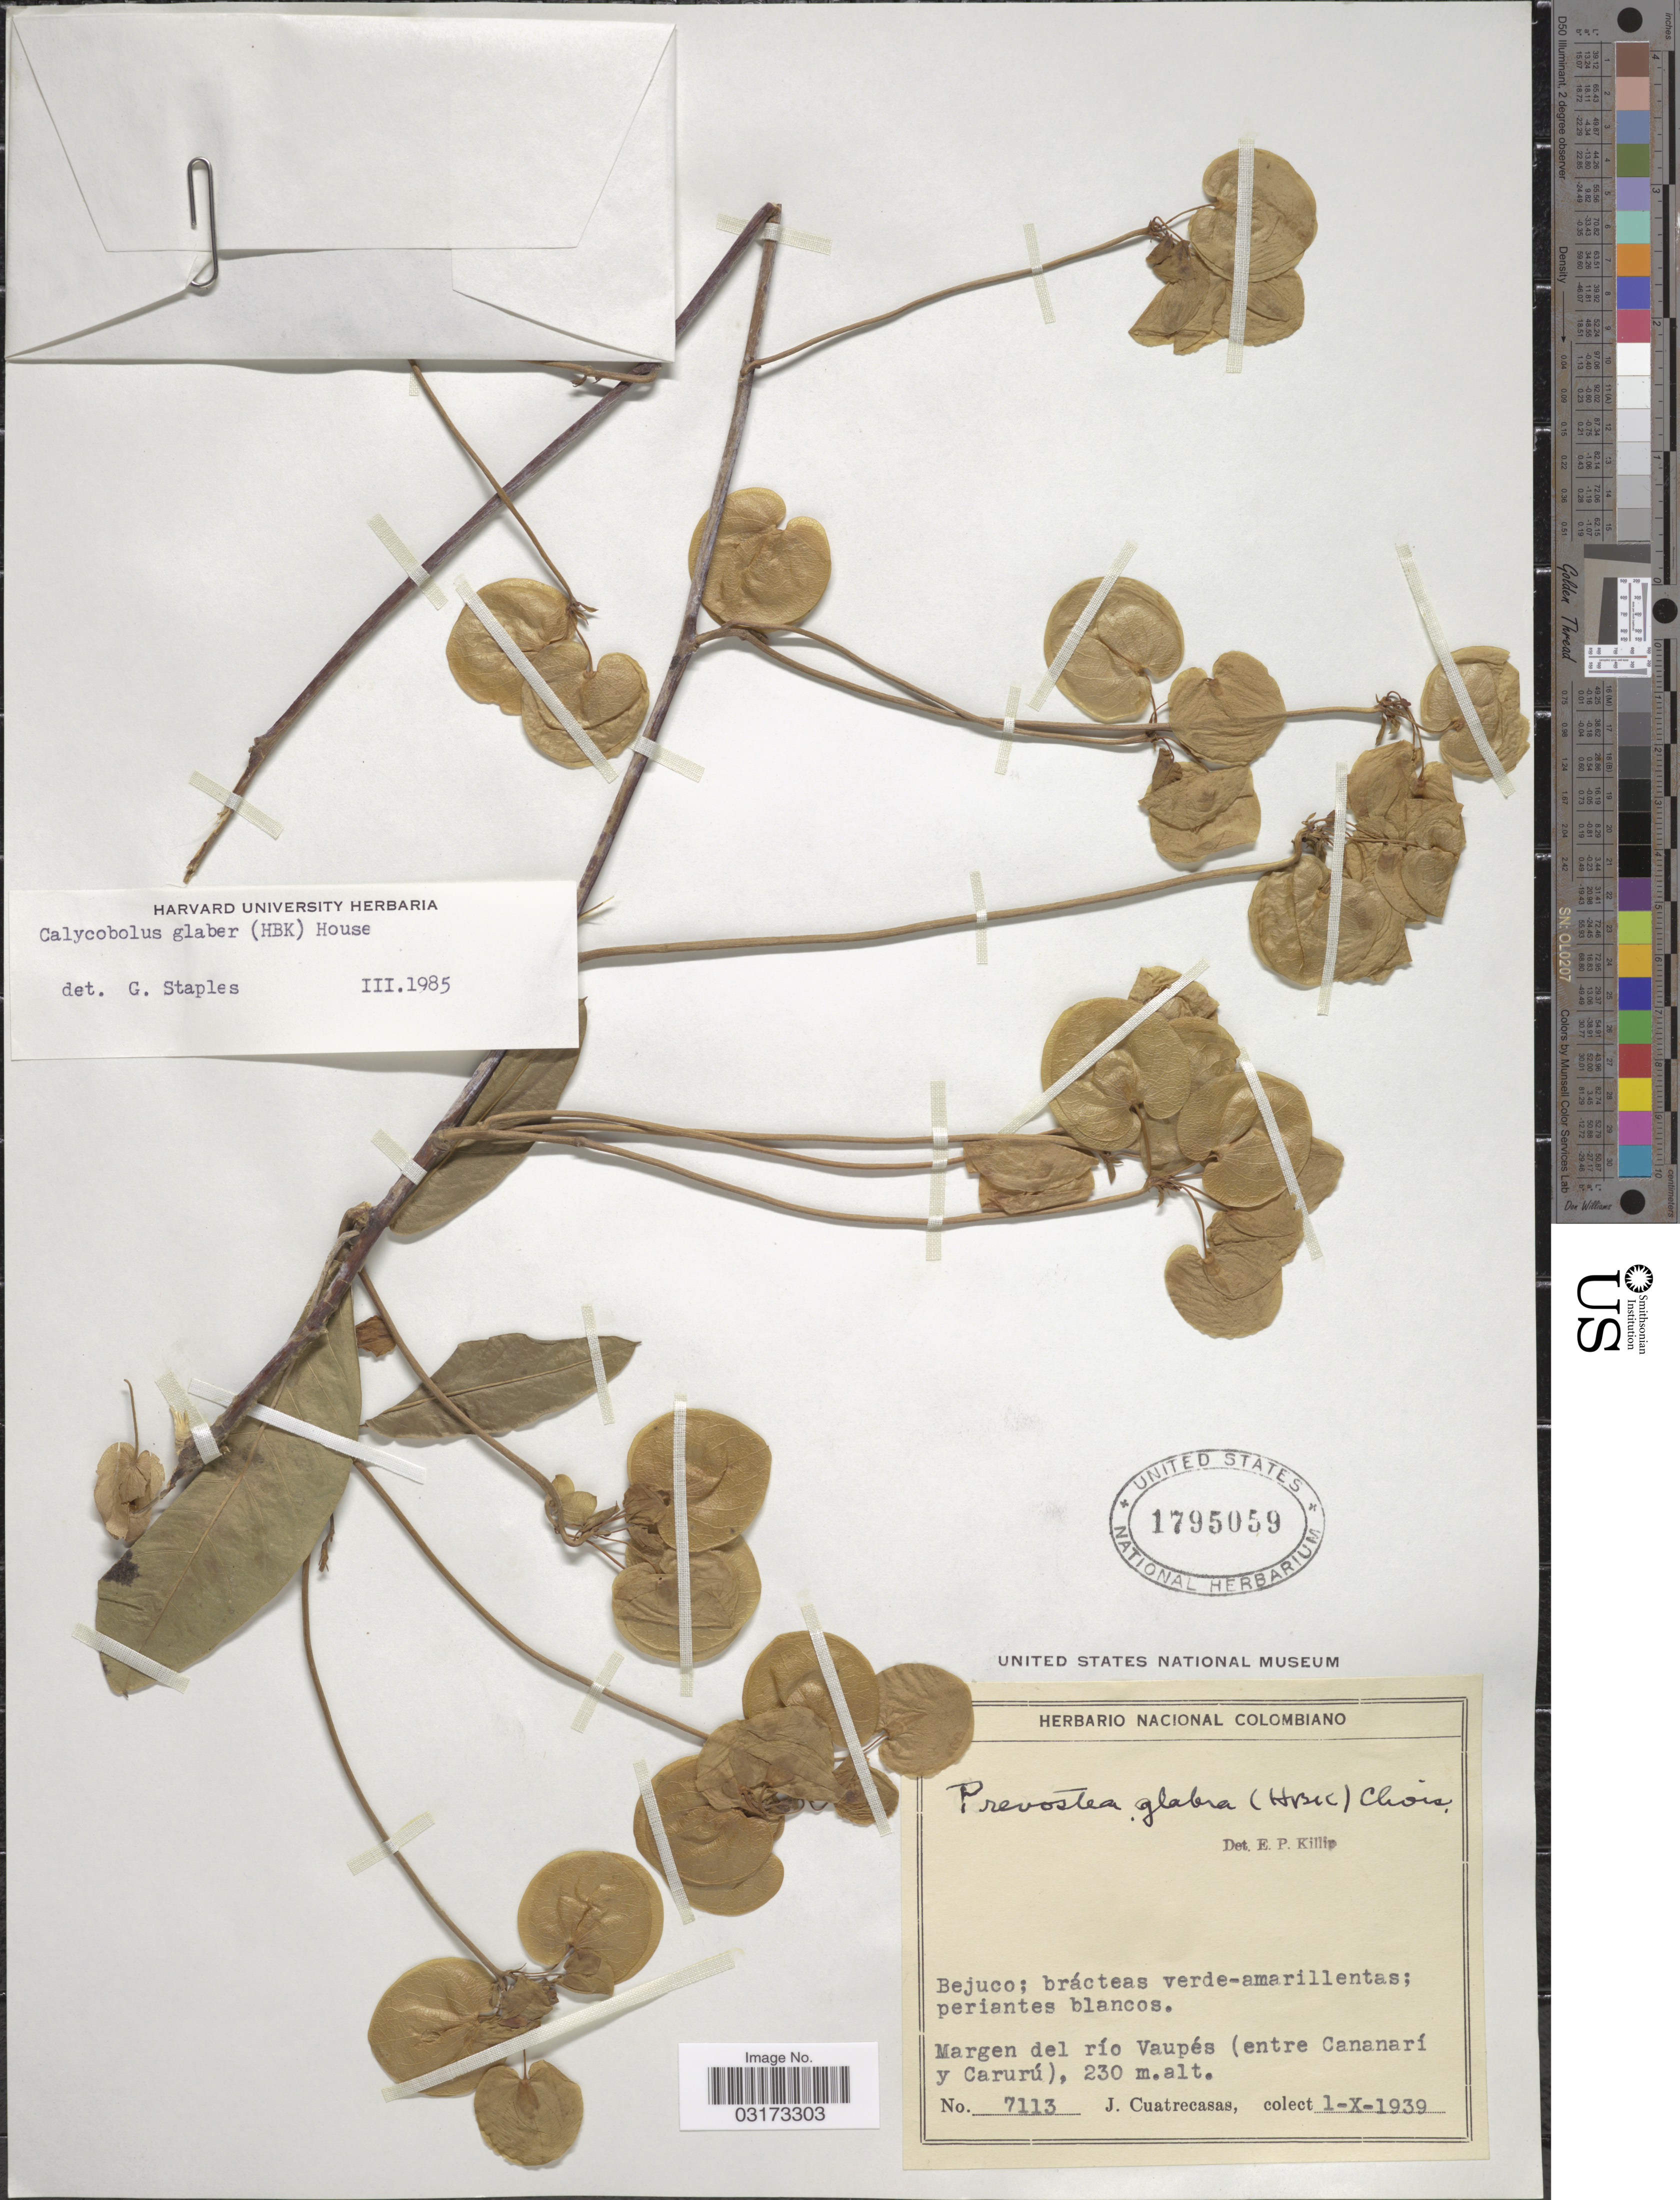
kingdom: Plantae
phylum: Tracheophyta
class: Magnoliopsida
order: Solanales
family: Convolvulaceae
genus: Calycobolus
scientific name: Calycobolus glaber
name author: (Kunth) House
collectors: J. Cuatrecasas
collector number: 7113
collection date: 1939-10-01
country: Colombia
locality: Margen del río Vaupés (entre Cananarí y Carurú).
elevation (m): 230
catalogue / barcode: US 1795059